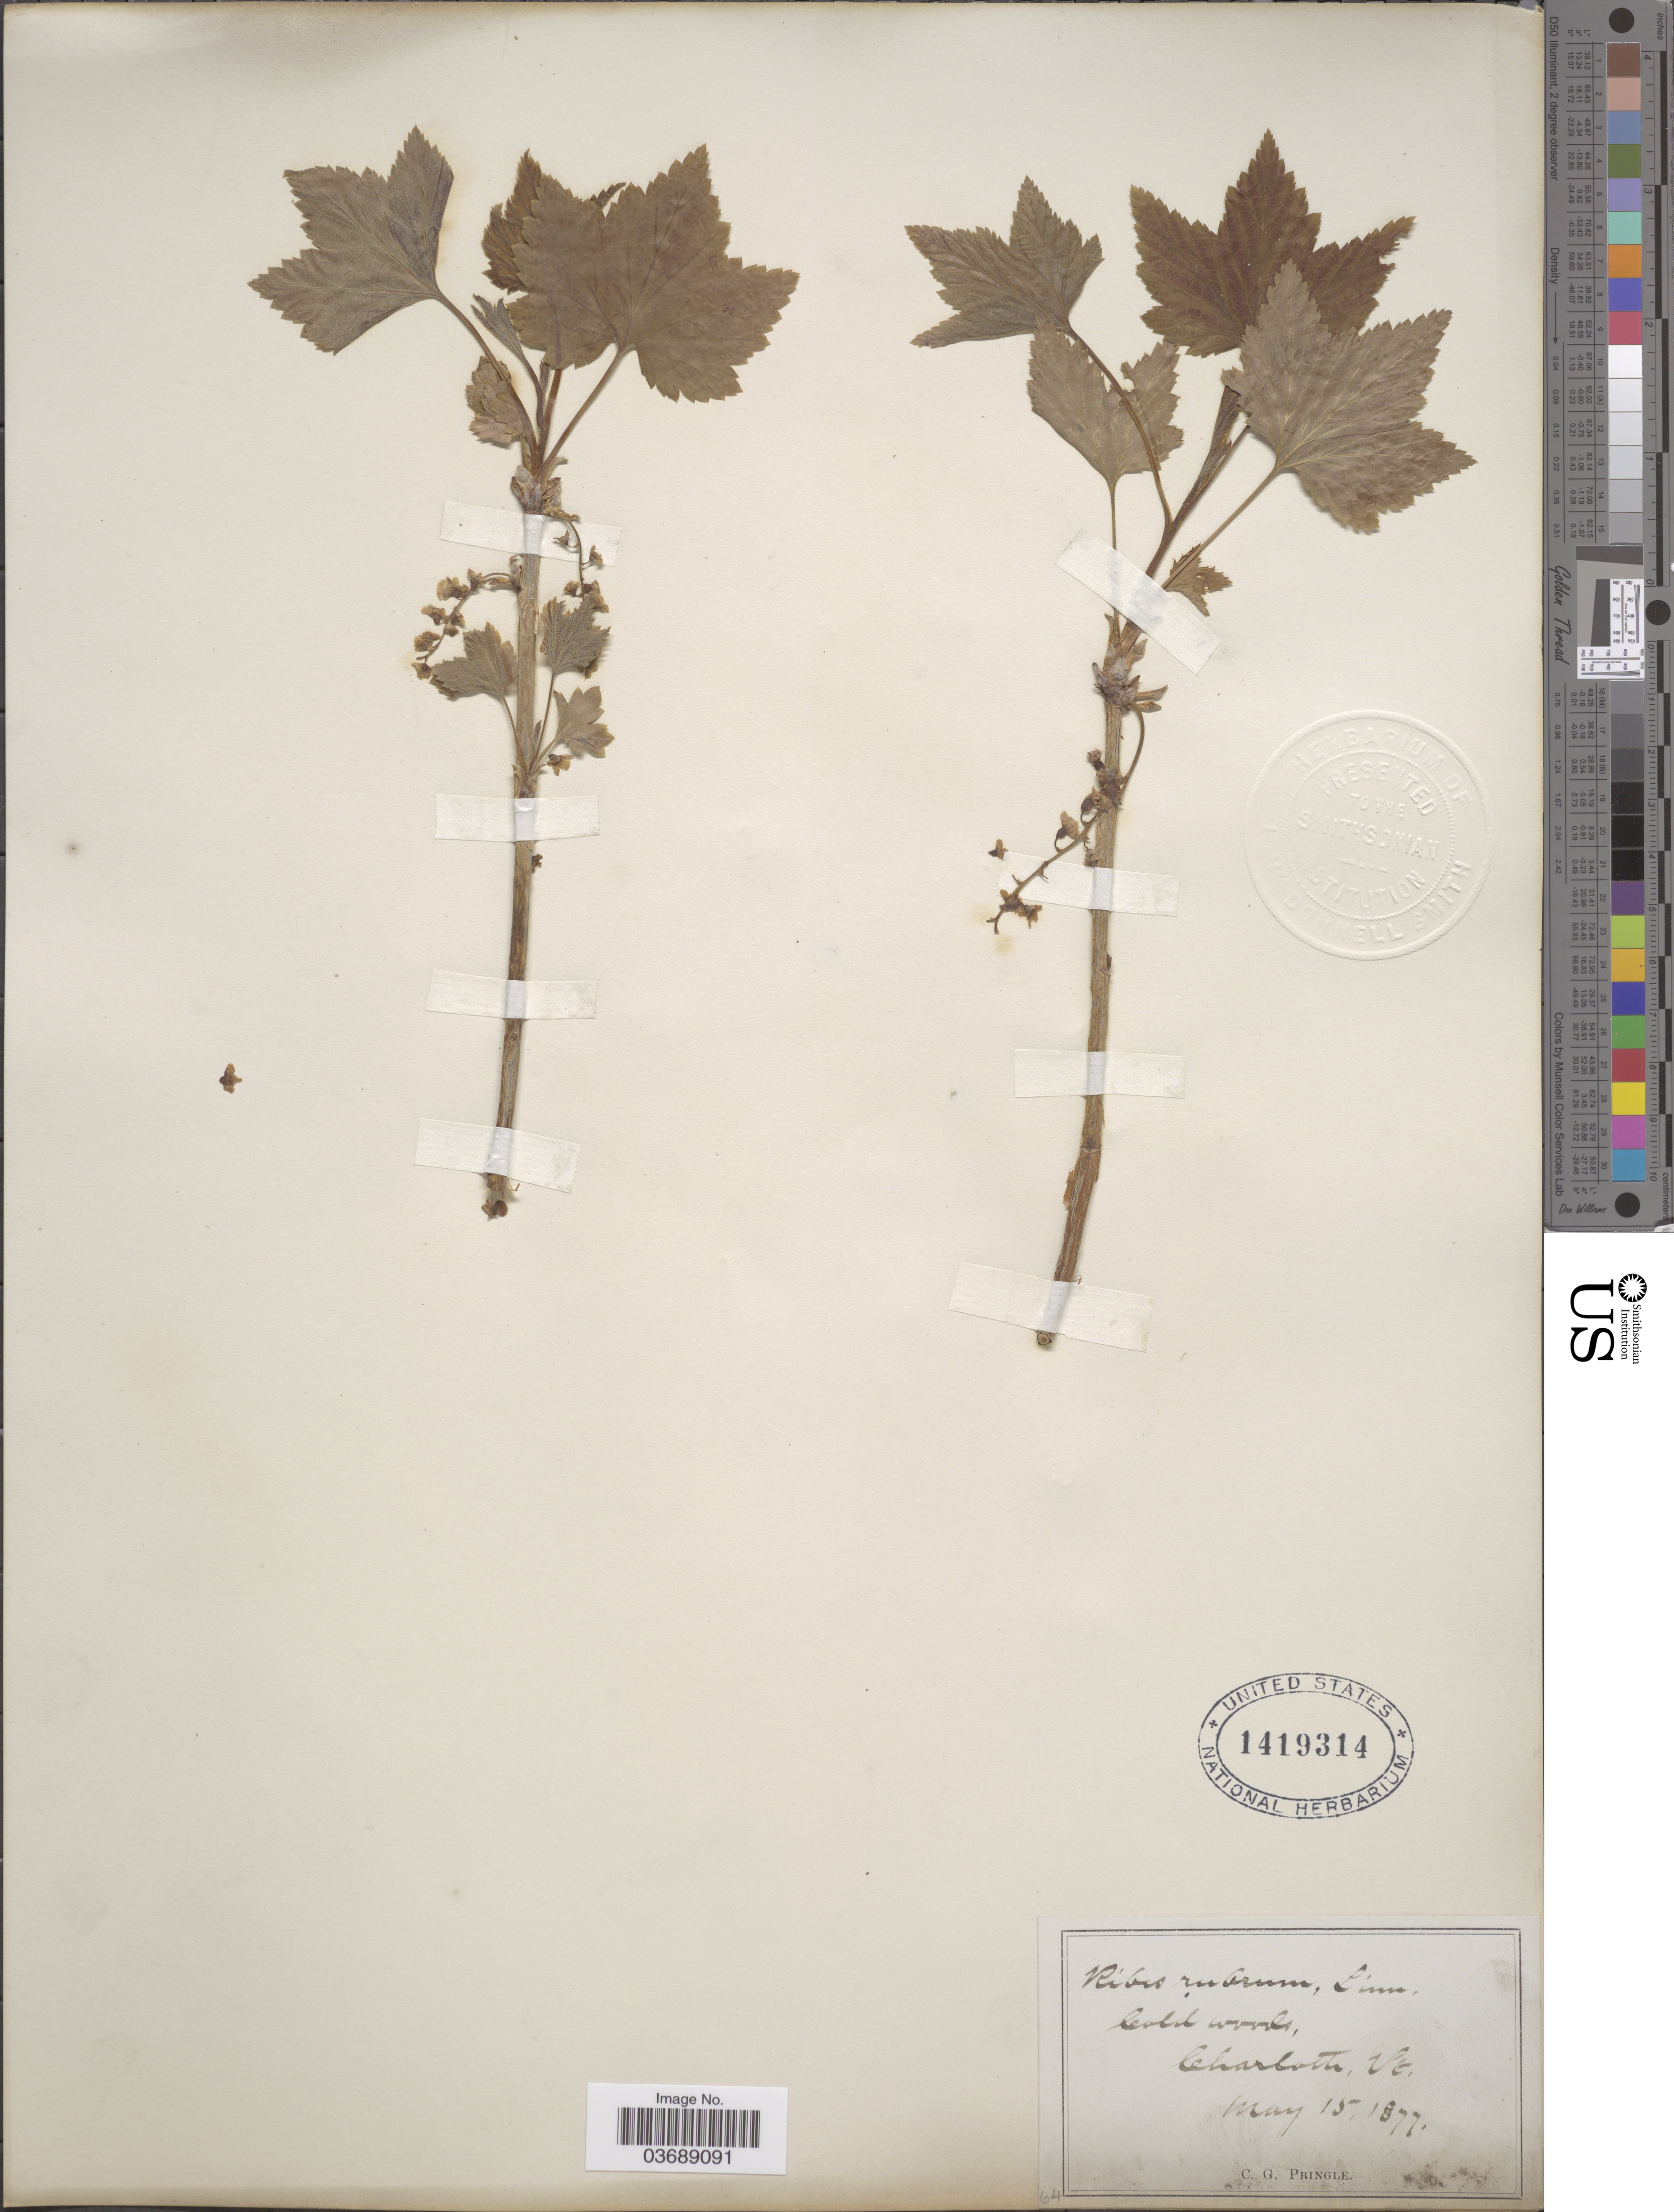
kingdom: Plantae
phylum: Tracheophyta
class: Magnoliopsida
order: Saxifragales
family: Grossulariaceae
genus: Ribes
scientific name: Ribes rubrum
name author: L.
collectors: C. G. Pringle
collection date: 1877-05-15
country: United States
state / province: Vermont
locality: Cold woods, Charlotte.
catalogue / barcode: US 1419314